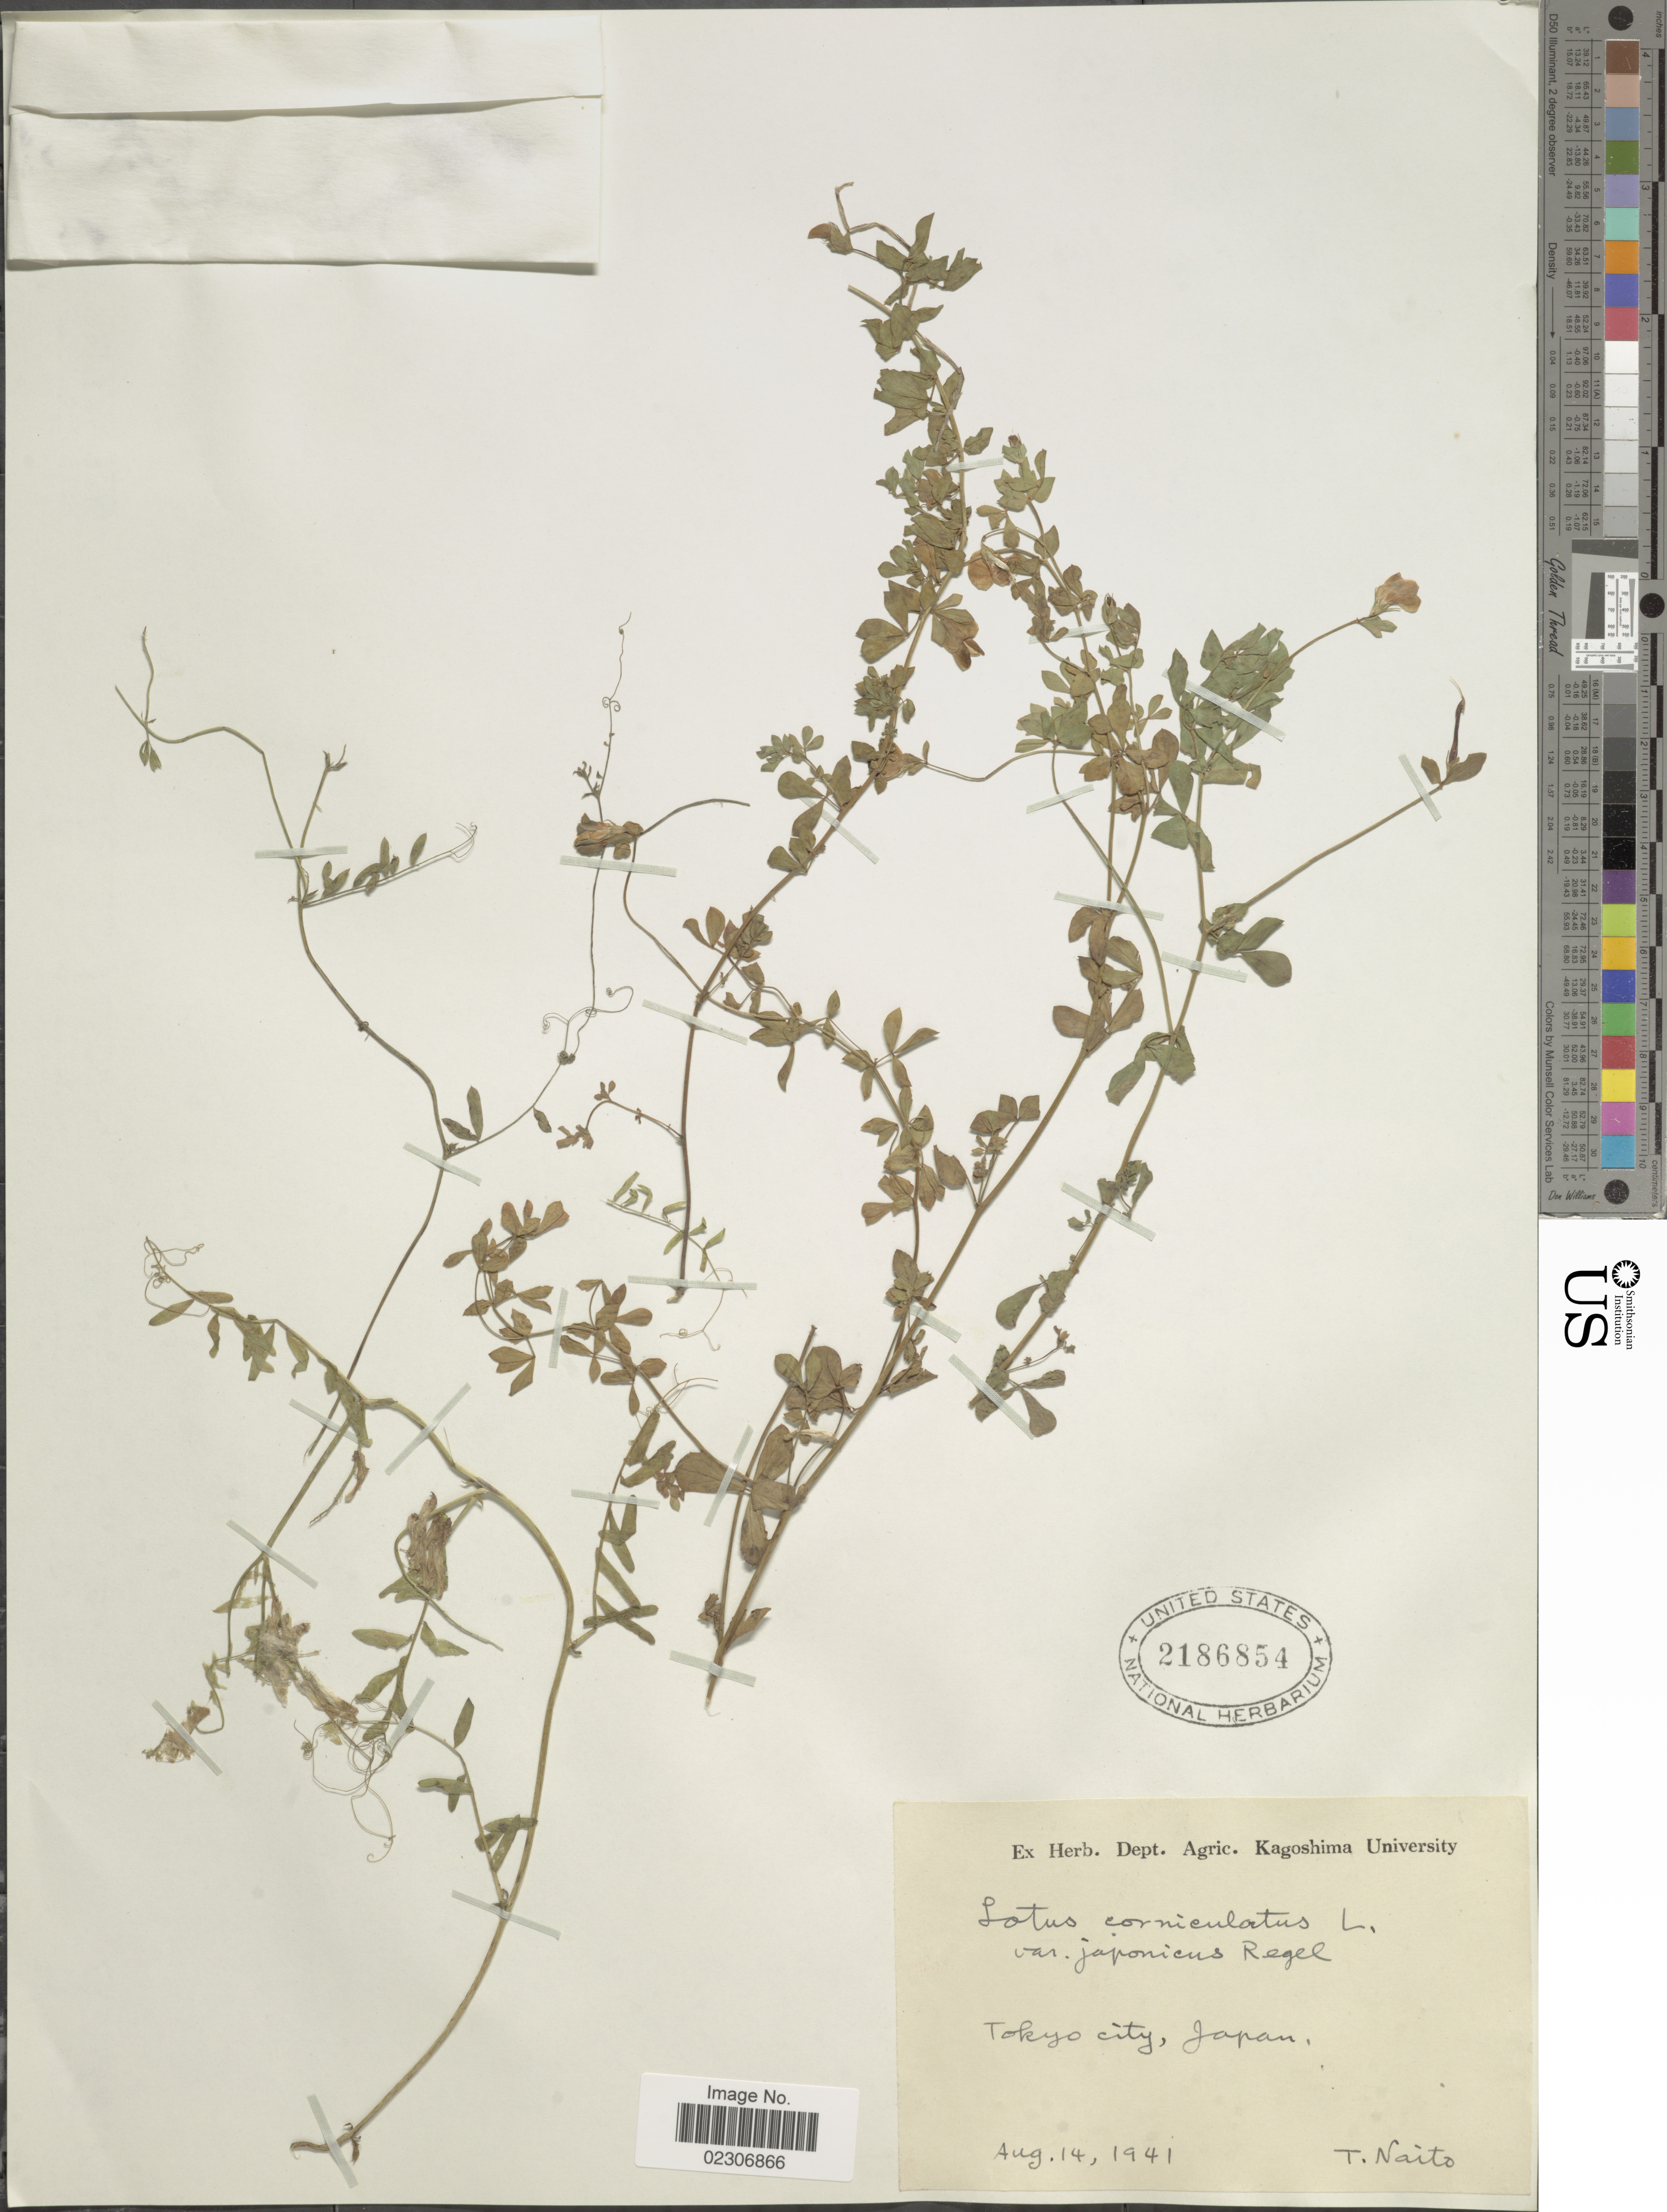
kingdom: Plantae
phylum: Tracheophyta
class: Magnoliopsida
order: Fabales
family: Fabaceae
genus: Lotus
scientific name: Lotus corniculatus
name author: L.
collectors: T. Naito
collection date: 1941-08-14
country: Japan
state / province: Tokyo, Federal City of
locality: Tokyo city, Japan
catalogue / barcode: US 2186854